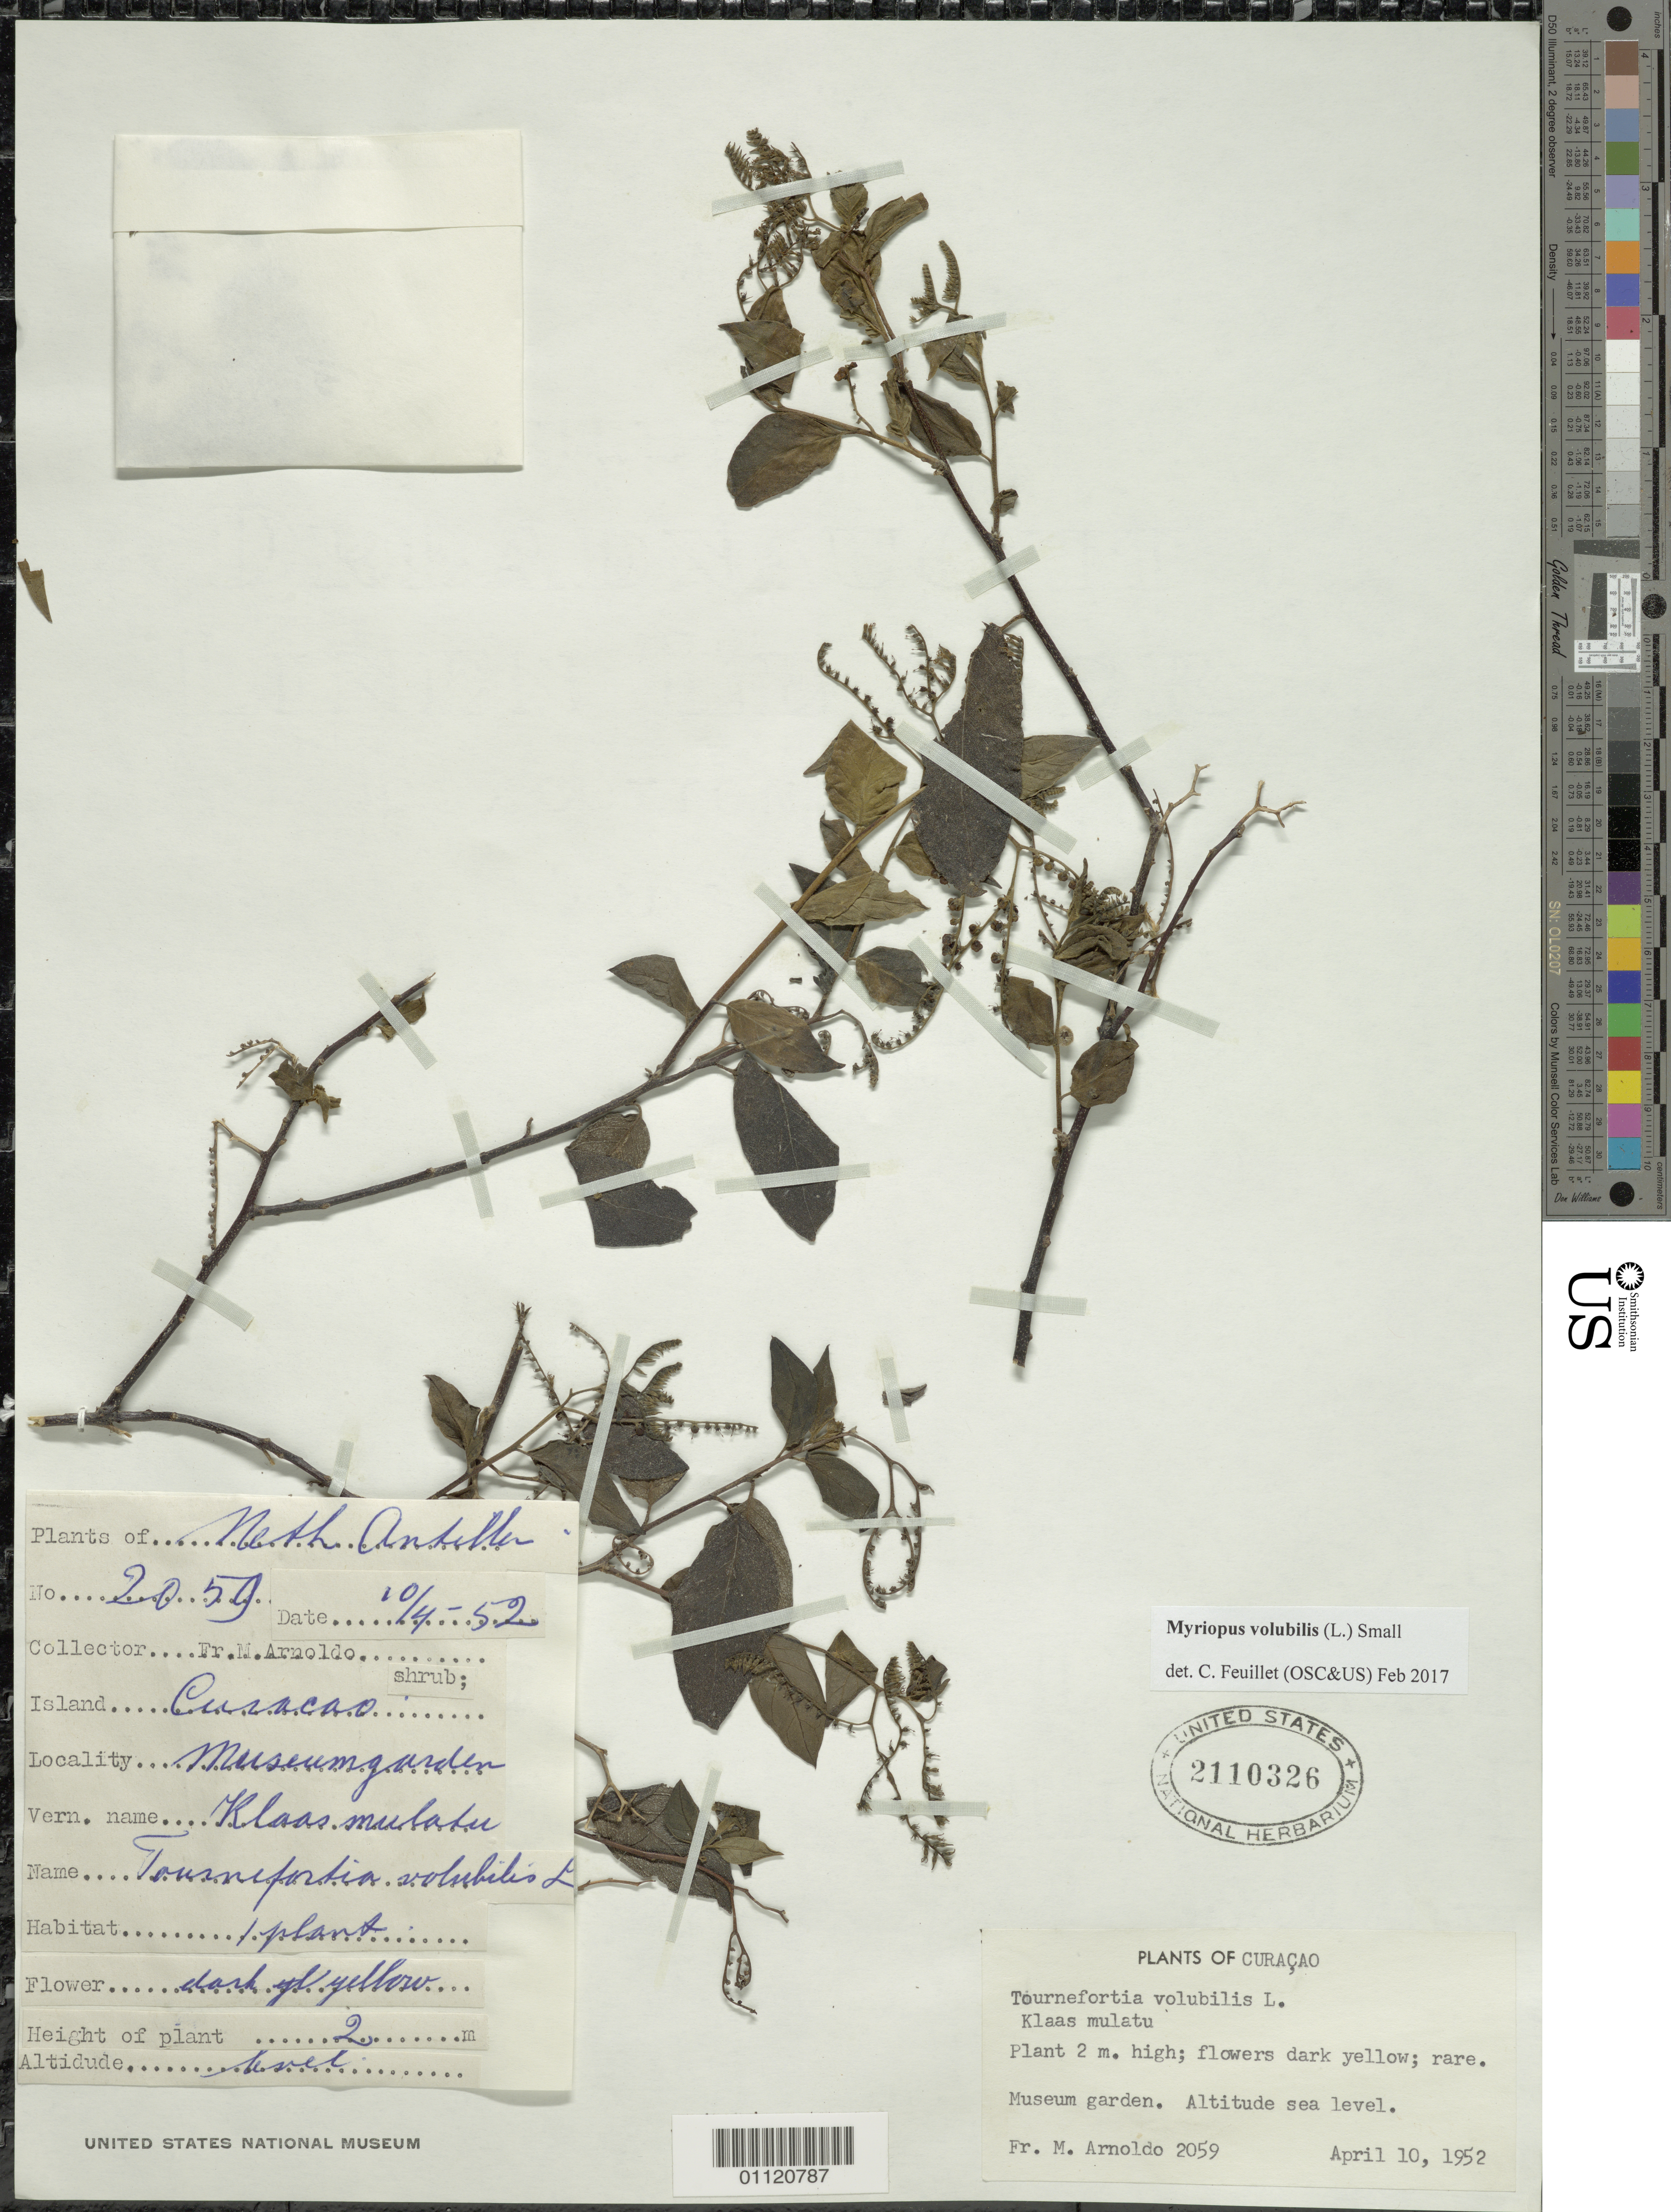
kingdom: Plantae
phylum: Tracheophyta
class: Magnoliopsida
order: Boraginales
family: Heliotropiaceae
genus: Myriopus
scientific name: Myriopus volubilis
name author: (L.) Small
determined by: Feuillet, C.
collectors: N. Arnoldo-Broeders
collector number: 2059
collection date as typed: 10 Apr 1952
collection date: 1952-04-10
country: Curaçao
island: Curaçao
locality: Museum garden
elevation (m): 0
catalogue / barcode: US 2110326